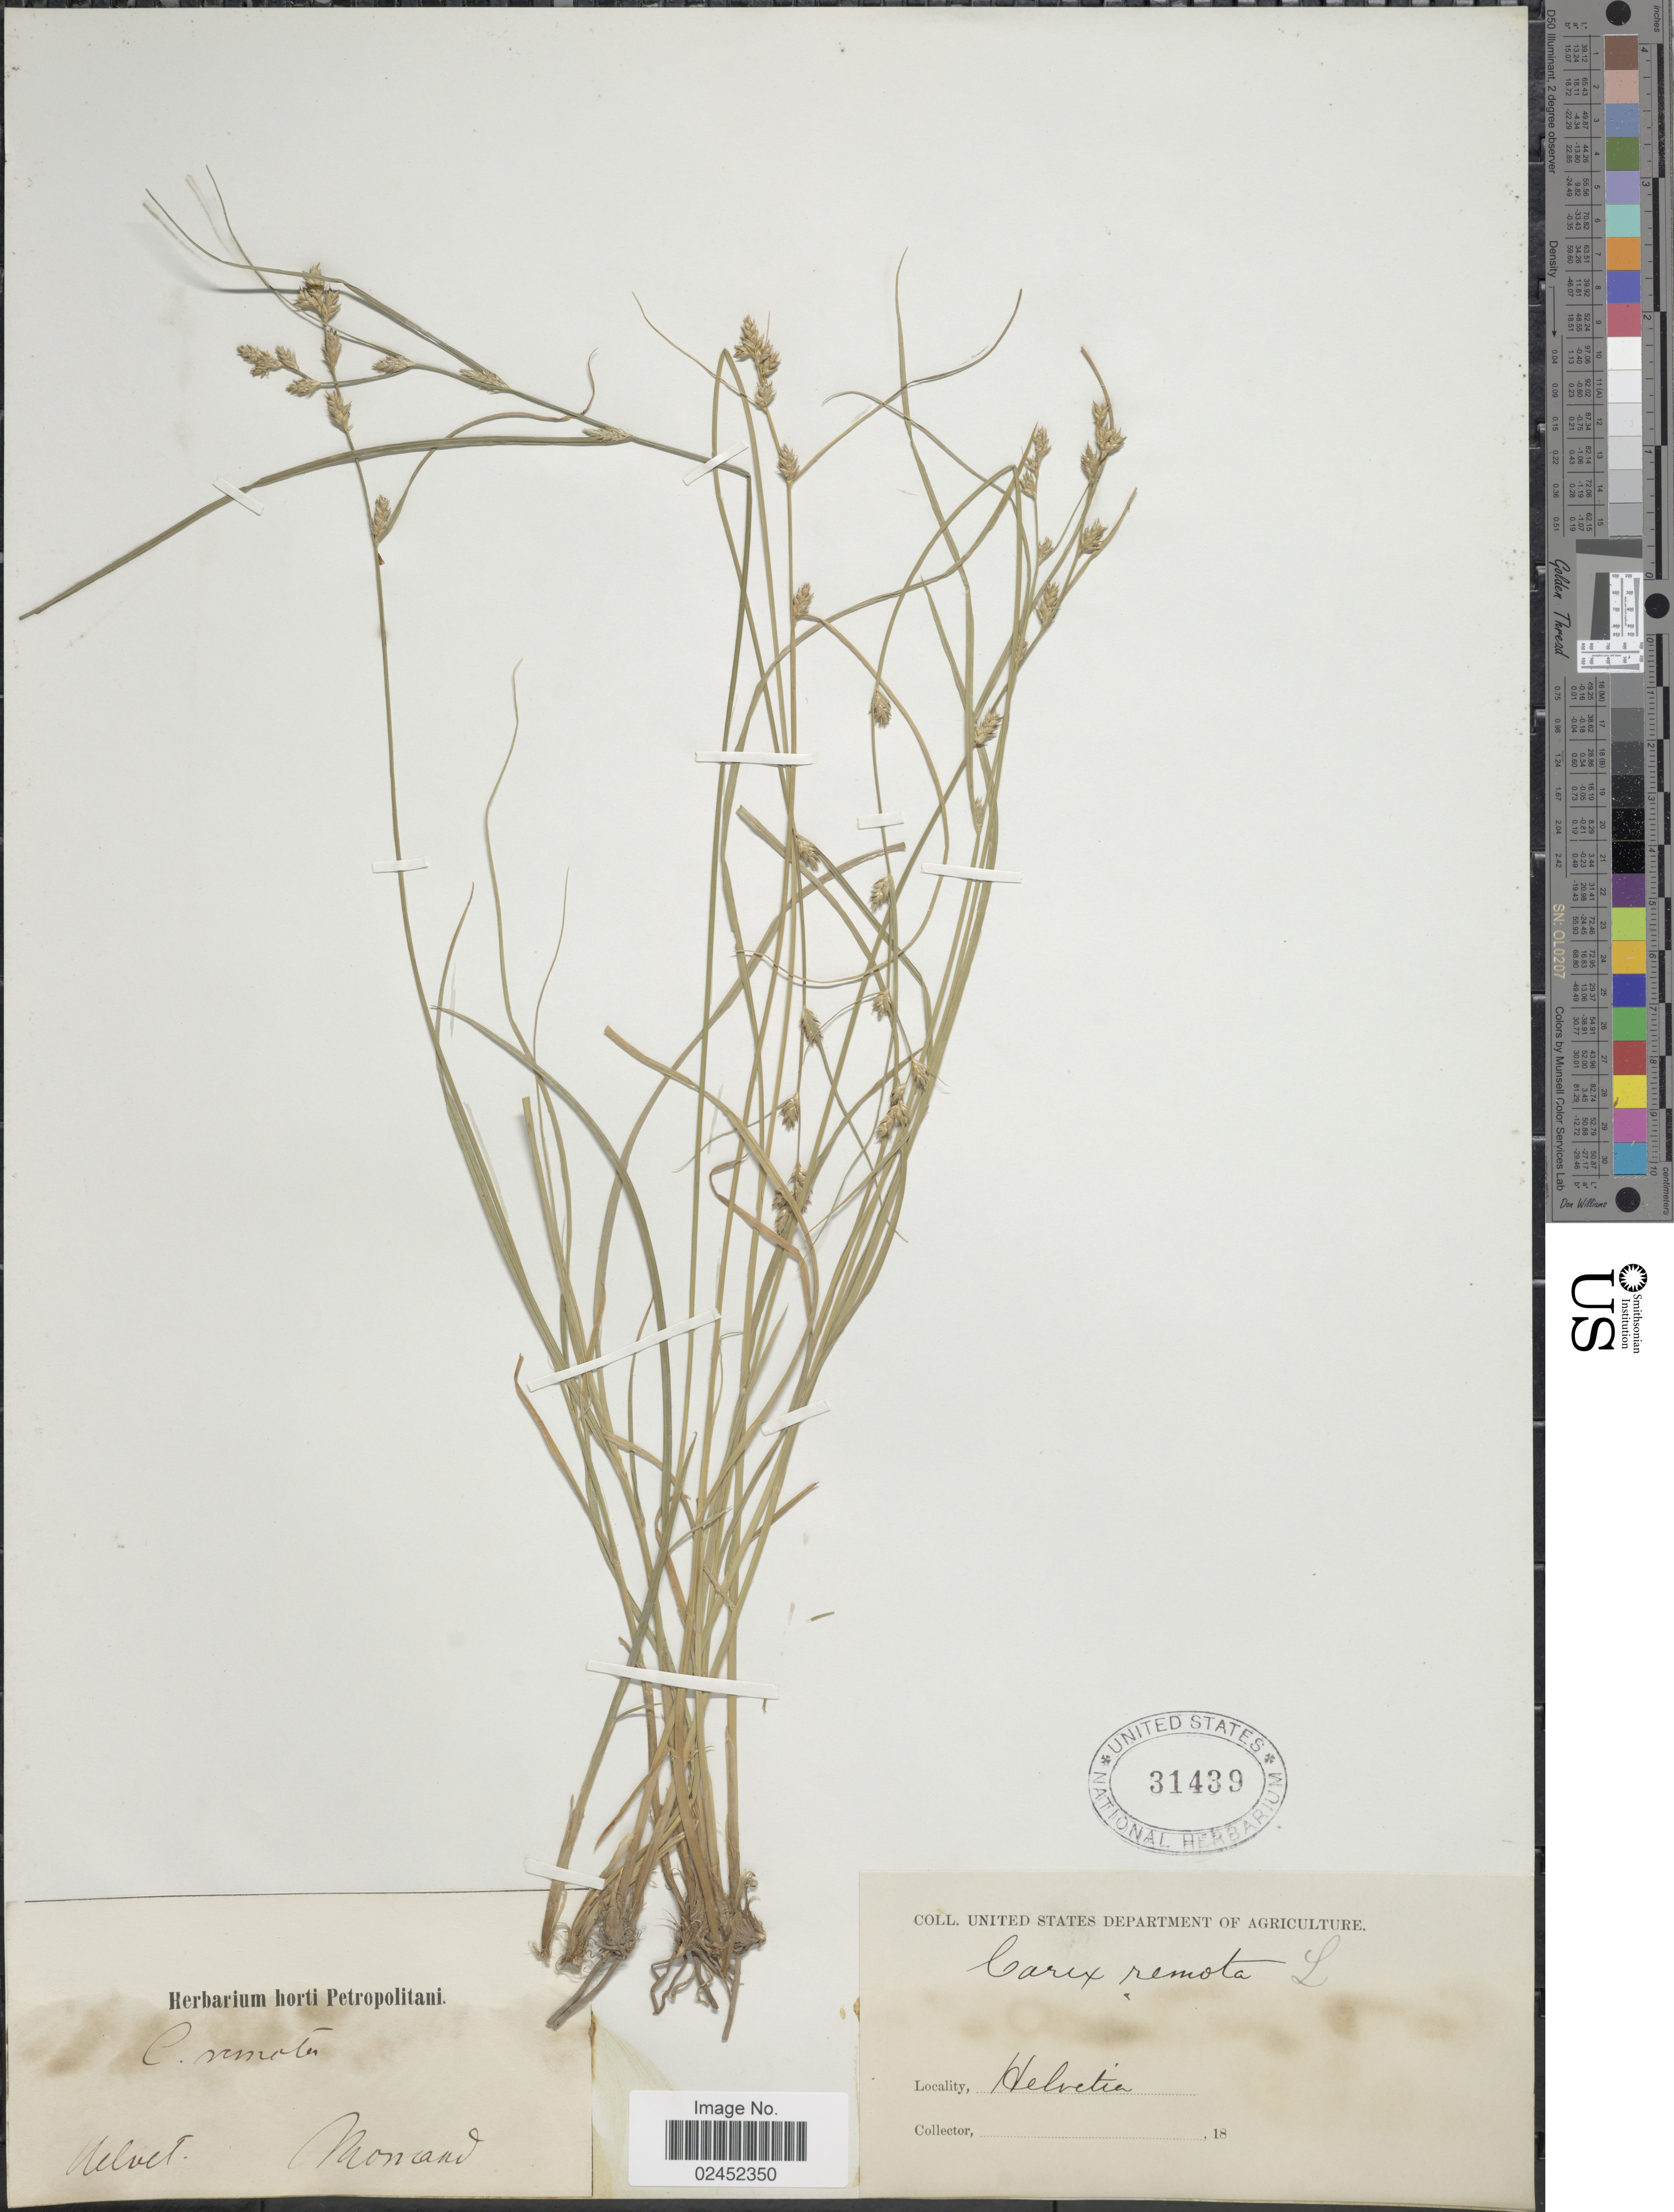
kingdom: Plantae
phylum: Tracheophyta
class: Liliopsida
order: Poales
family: Cyperaceae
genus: Carex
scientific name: Carex remota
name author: L.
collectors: Moricand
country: Switzerland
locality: Helvetia.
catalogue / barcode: US 31439